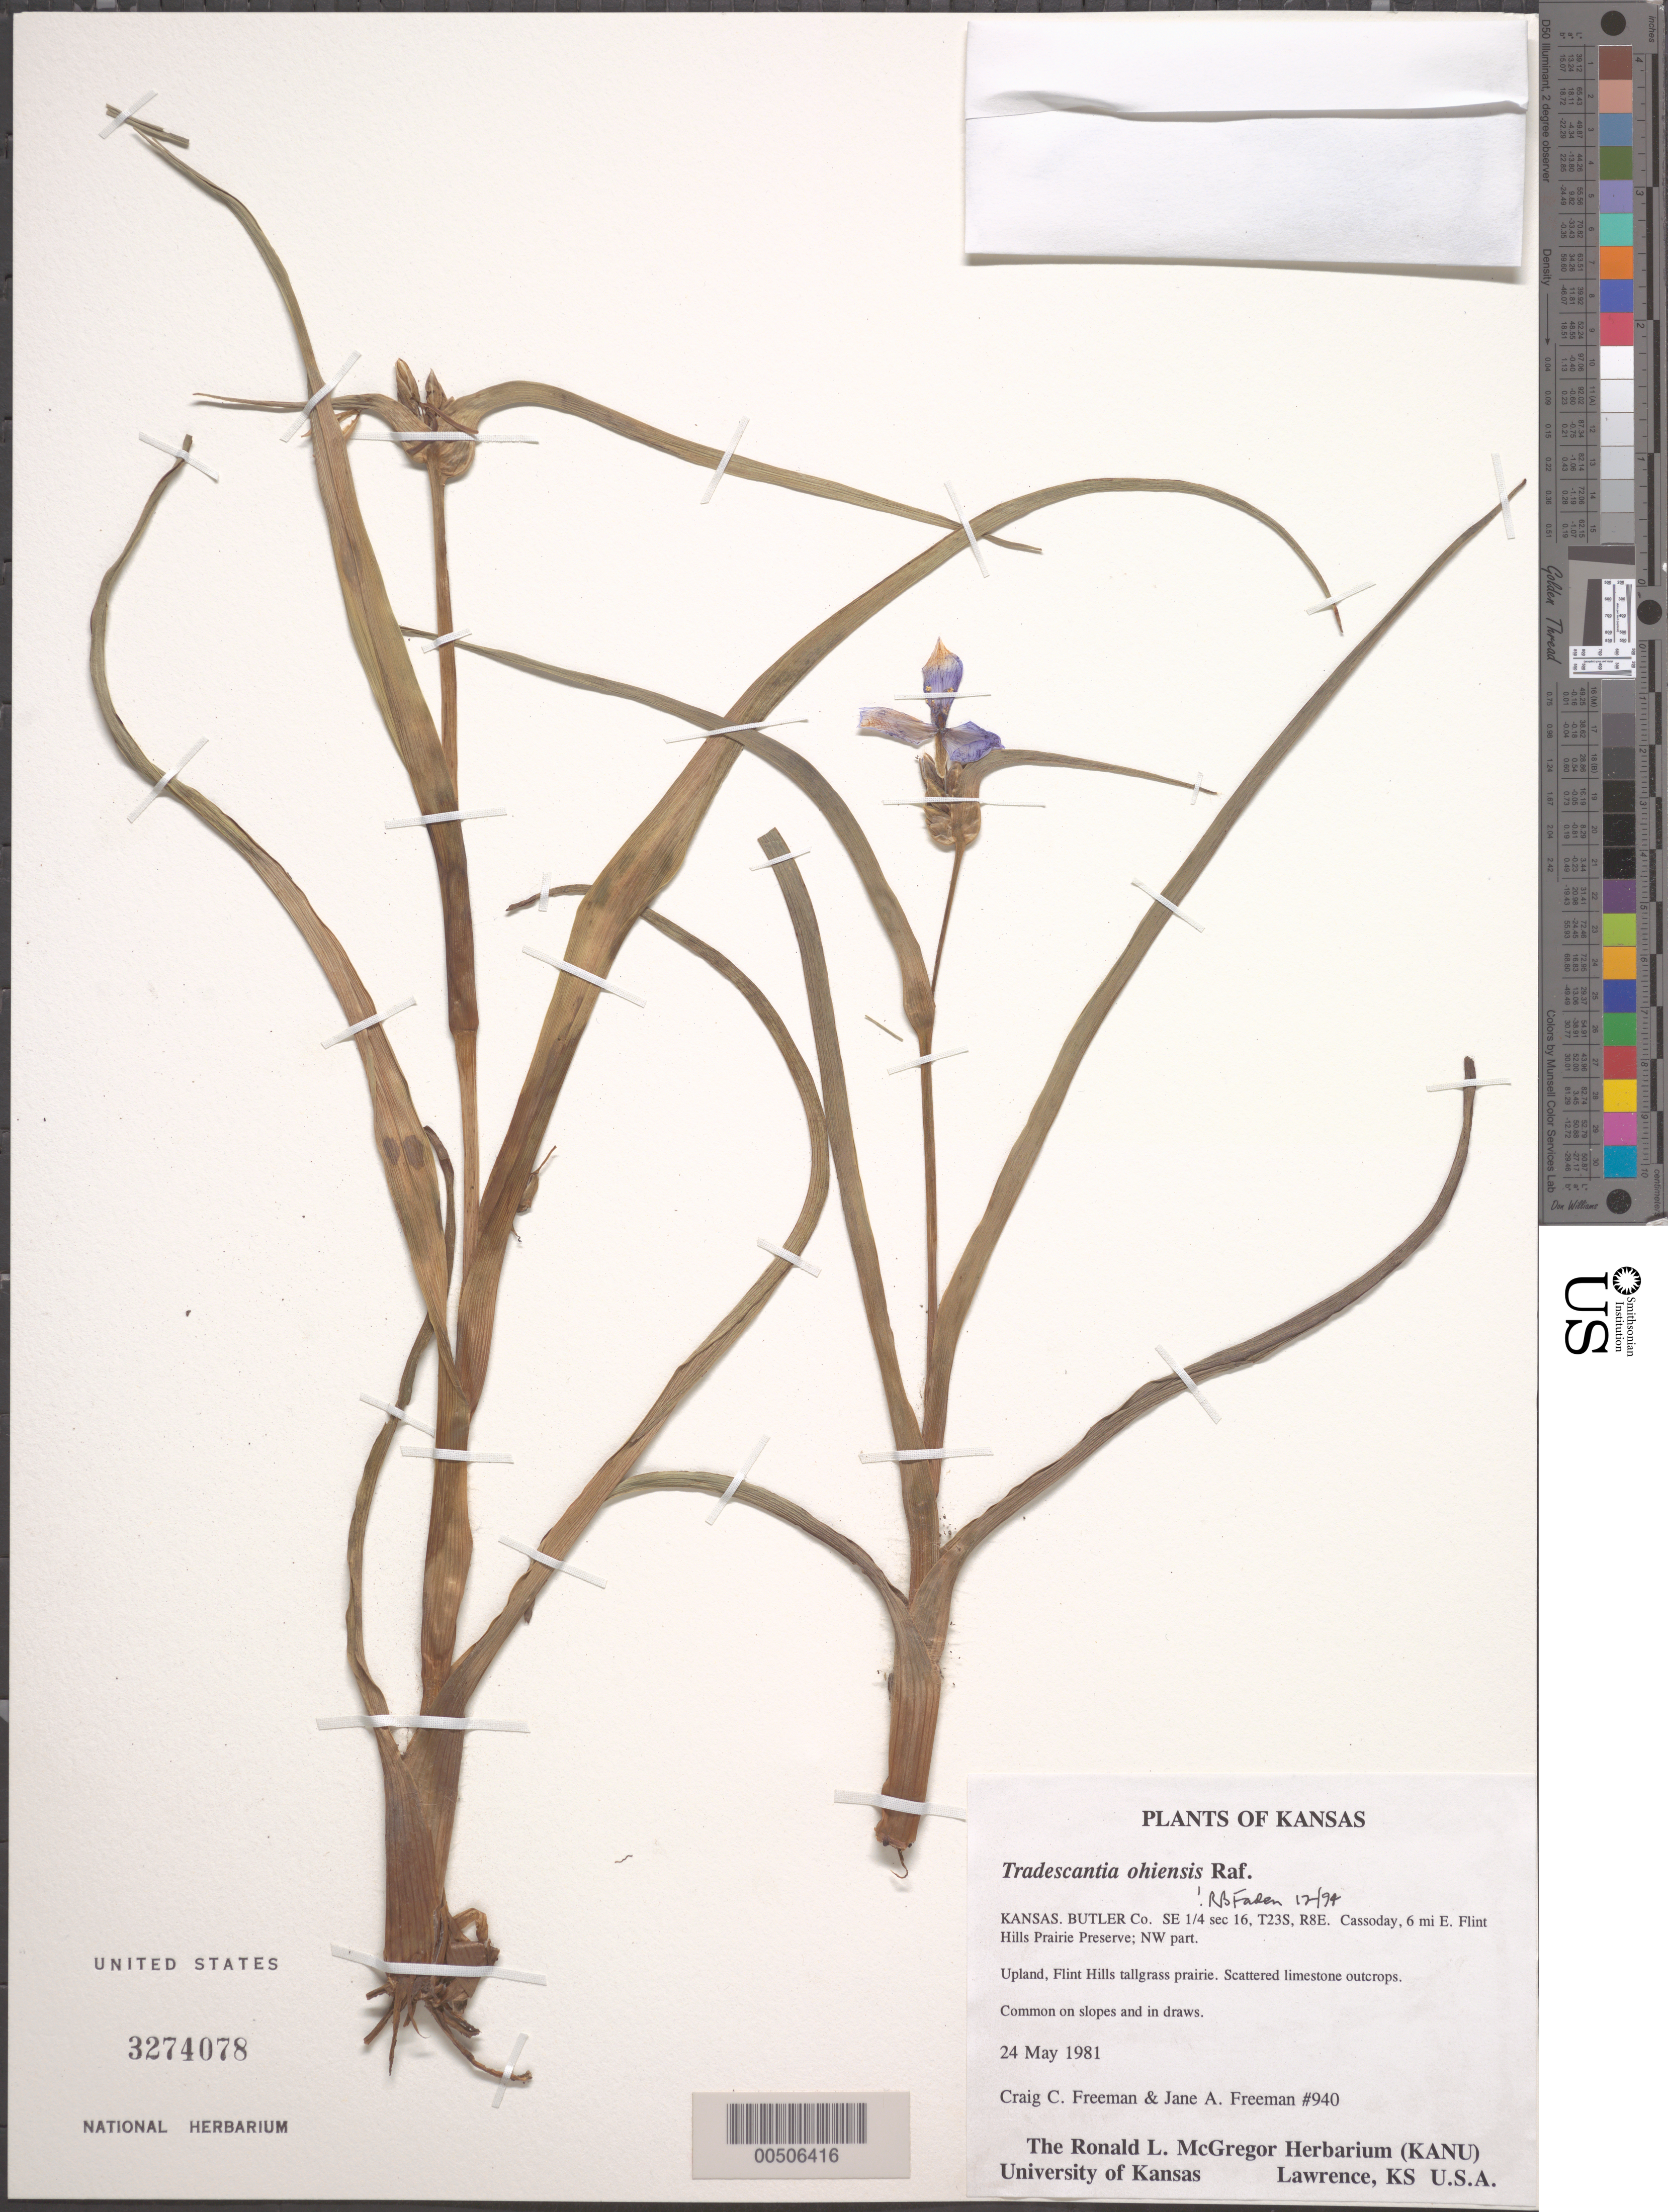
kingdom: Plantae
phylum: Tracheophyta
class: Liliopsida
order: Commelinales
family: Commelinaceae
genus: Tradescantia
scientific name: Tradescantia ohiensis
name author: Raf.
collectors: C. Freeman & J. Freeman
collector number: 940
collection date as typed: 24 May 1981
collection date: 1981-05-24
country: United States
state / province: Kansas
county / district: Butler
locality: Cassoday, e of flint hill prairie preserve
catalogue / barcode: US 3275078